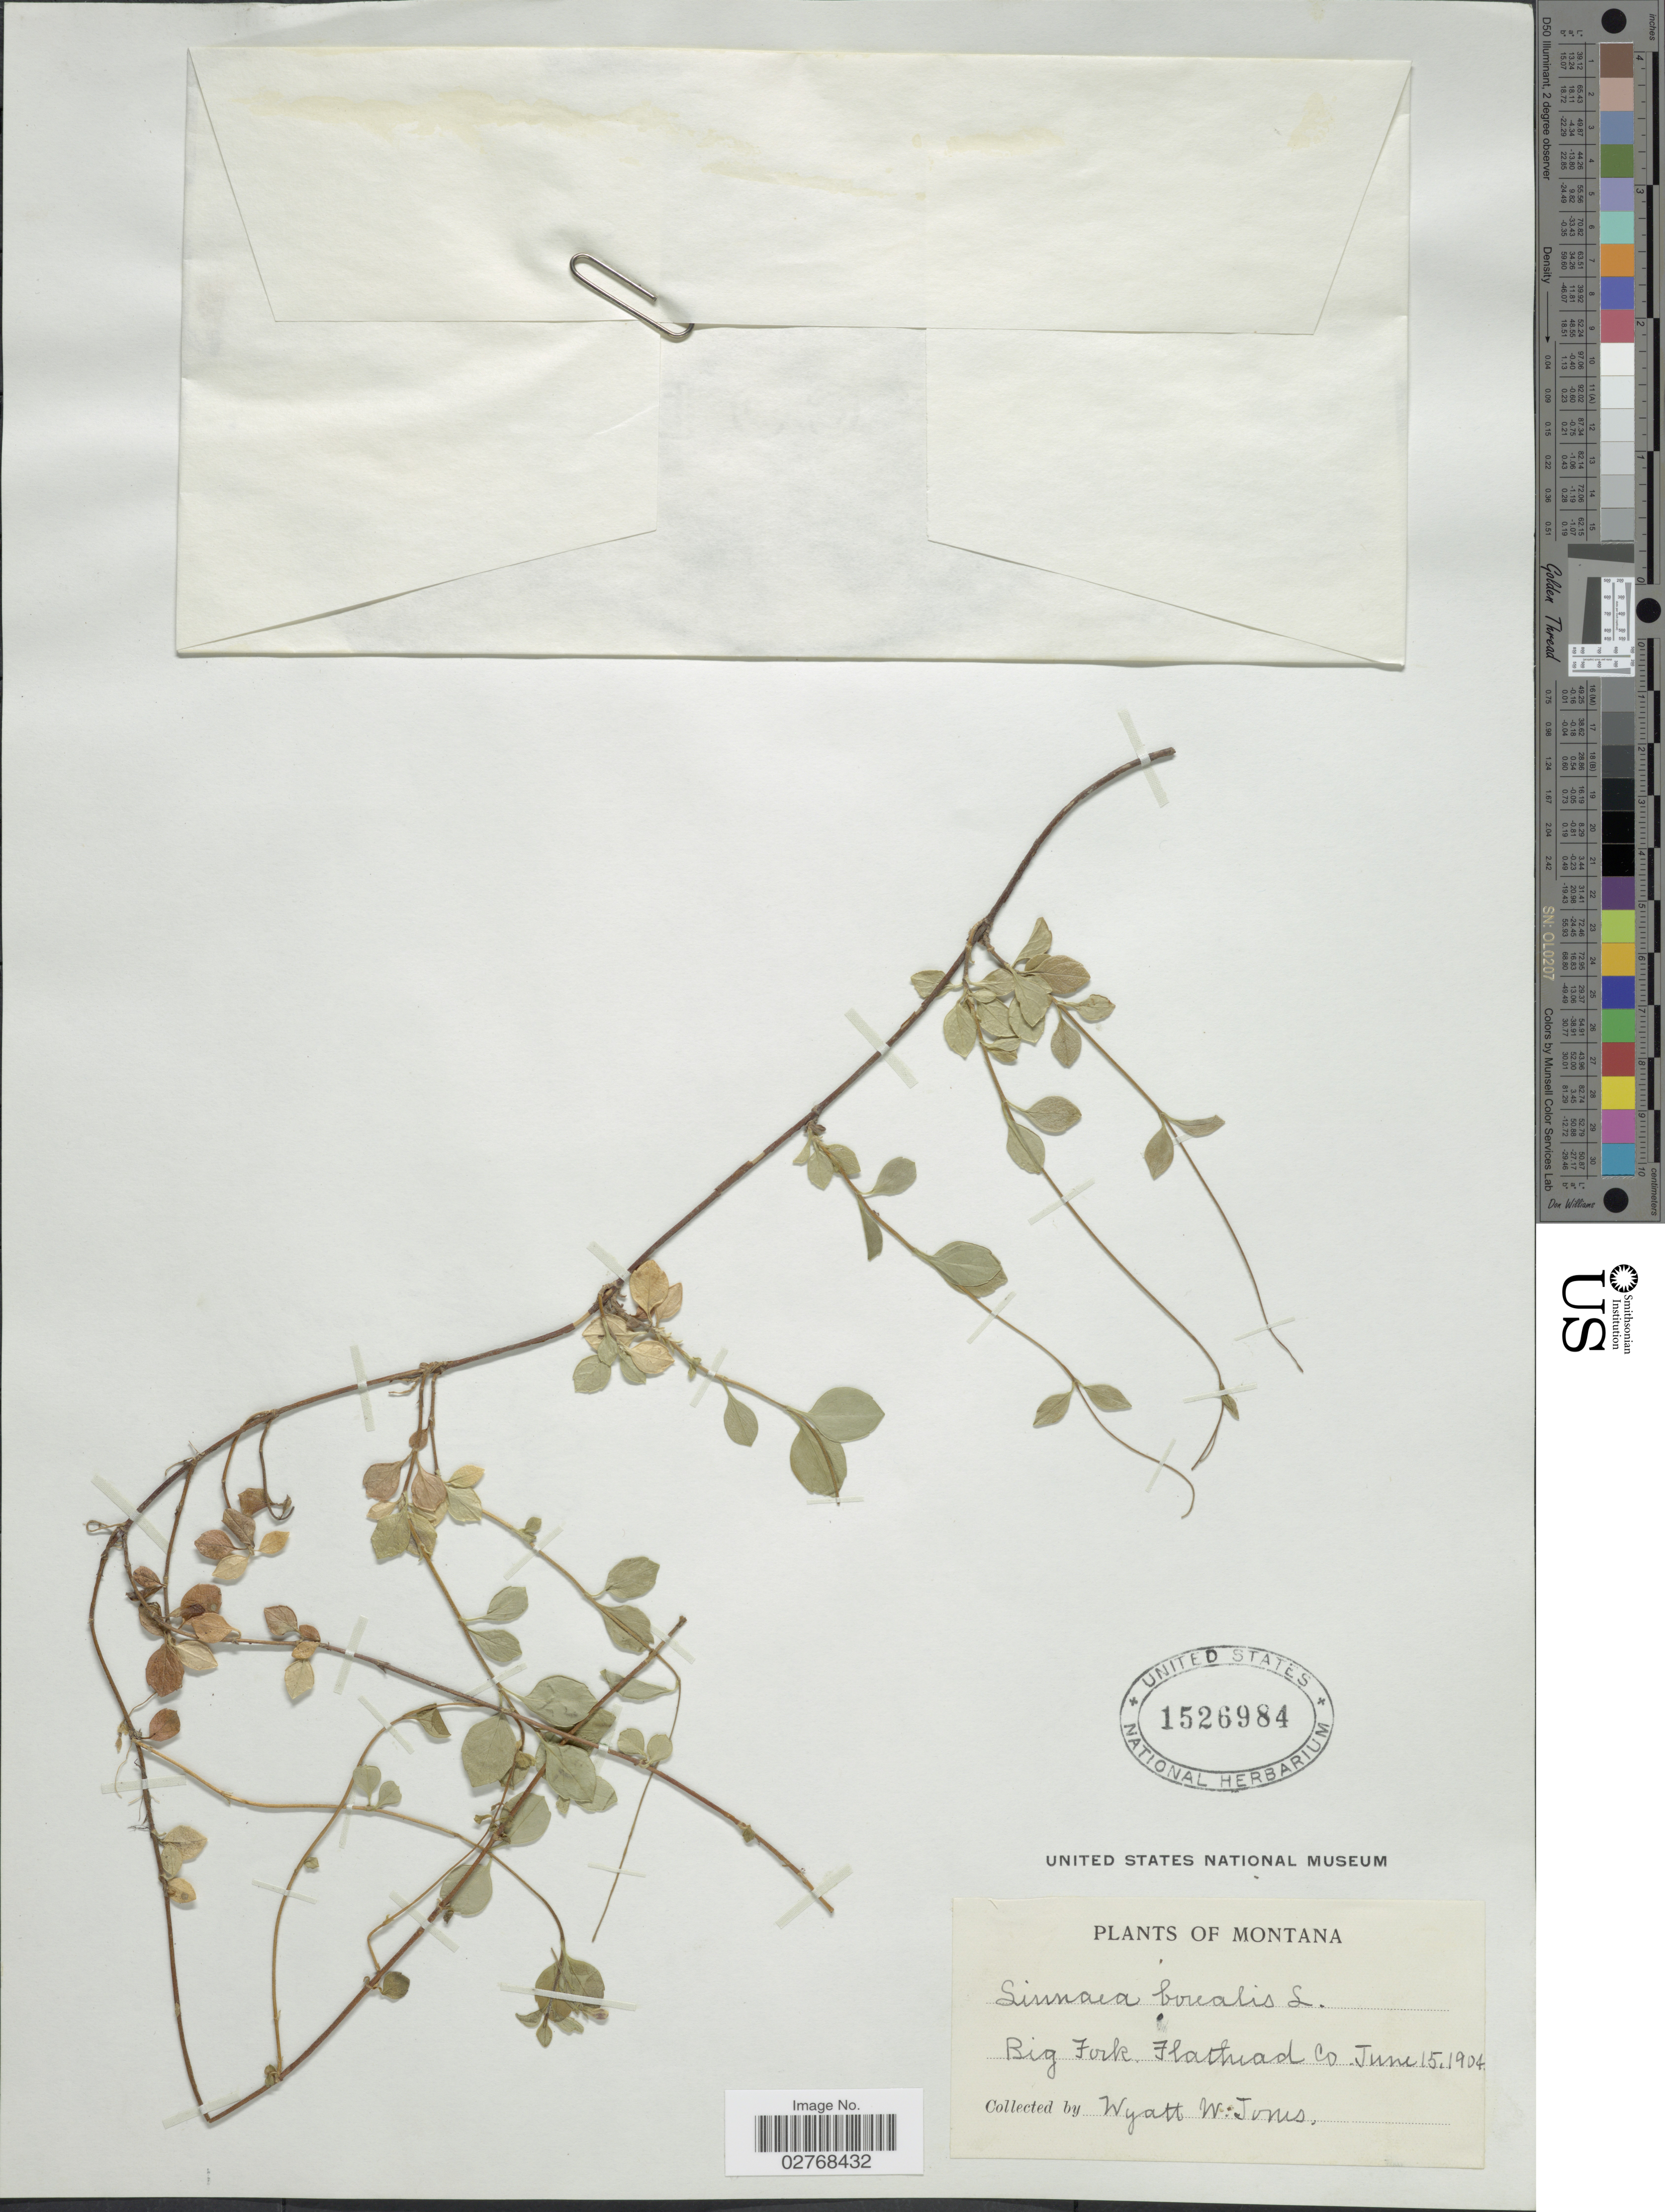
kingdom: Plantae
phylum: Tracheophyta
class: Magnoliopsida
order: Dipsacales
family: Caprifoliaceae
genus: Linnaea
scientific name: Linnaea borealis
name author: L.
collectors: W. W. Jones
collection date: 1904-06-15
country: United States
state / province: Montana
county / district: Flathead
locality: Big Fork.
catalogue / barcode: US 1526984